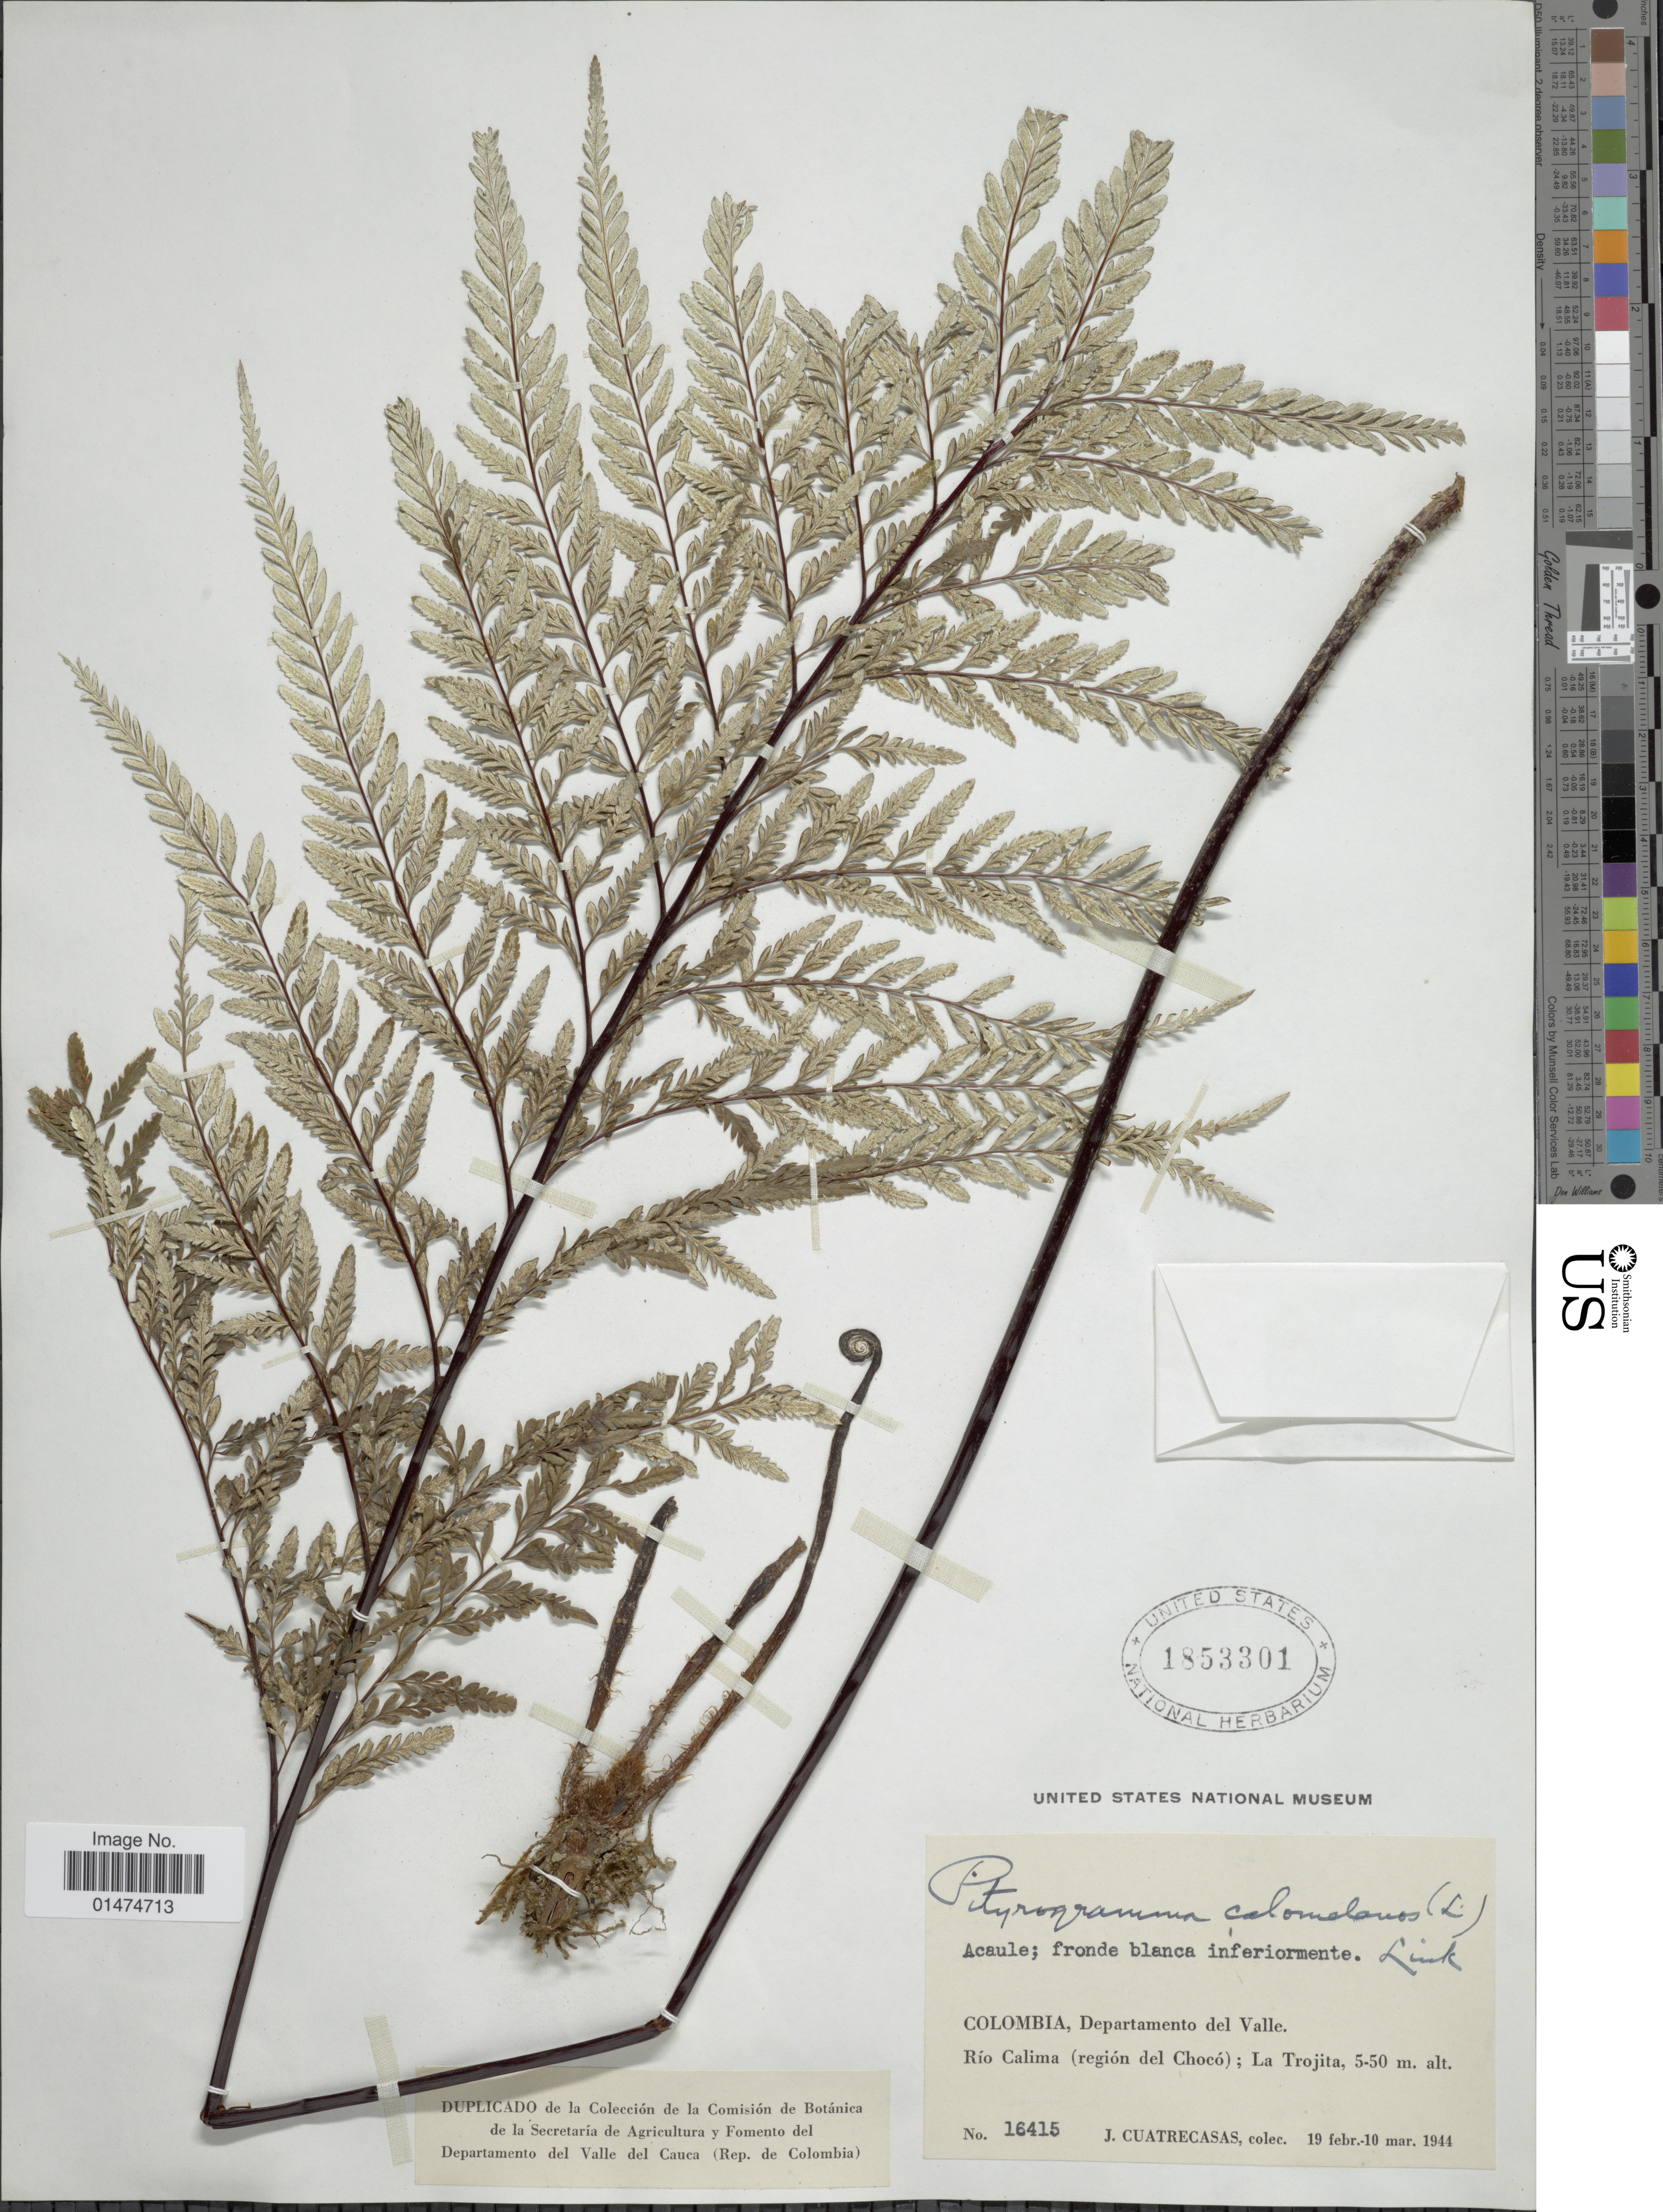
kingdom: Plantae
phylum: Tracheophyta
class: Polypodiopsida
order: Polypodiales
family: Pteridaceae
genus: Pityrogramma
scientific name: Pityrogramma calomelanos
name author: (L.) Link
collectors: J. Cuatrecasas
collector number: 16415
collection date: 1944-02-19/1944-03-10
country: Colombia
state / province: Valle del Cauca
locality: Departmento del Valle, Rio Calima (region del Choco) ; La Trojita.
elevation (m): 5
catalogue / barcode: US 1853301